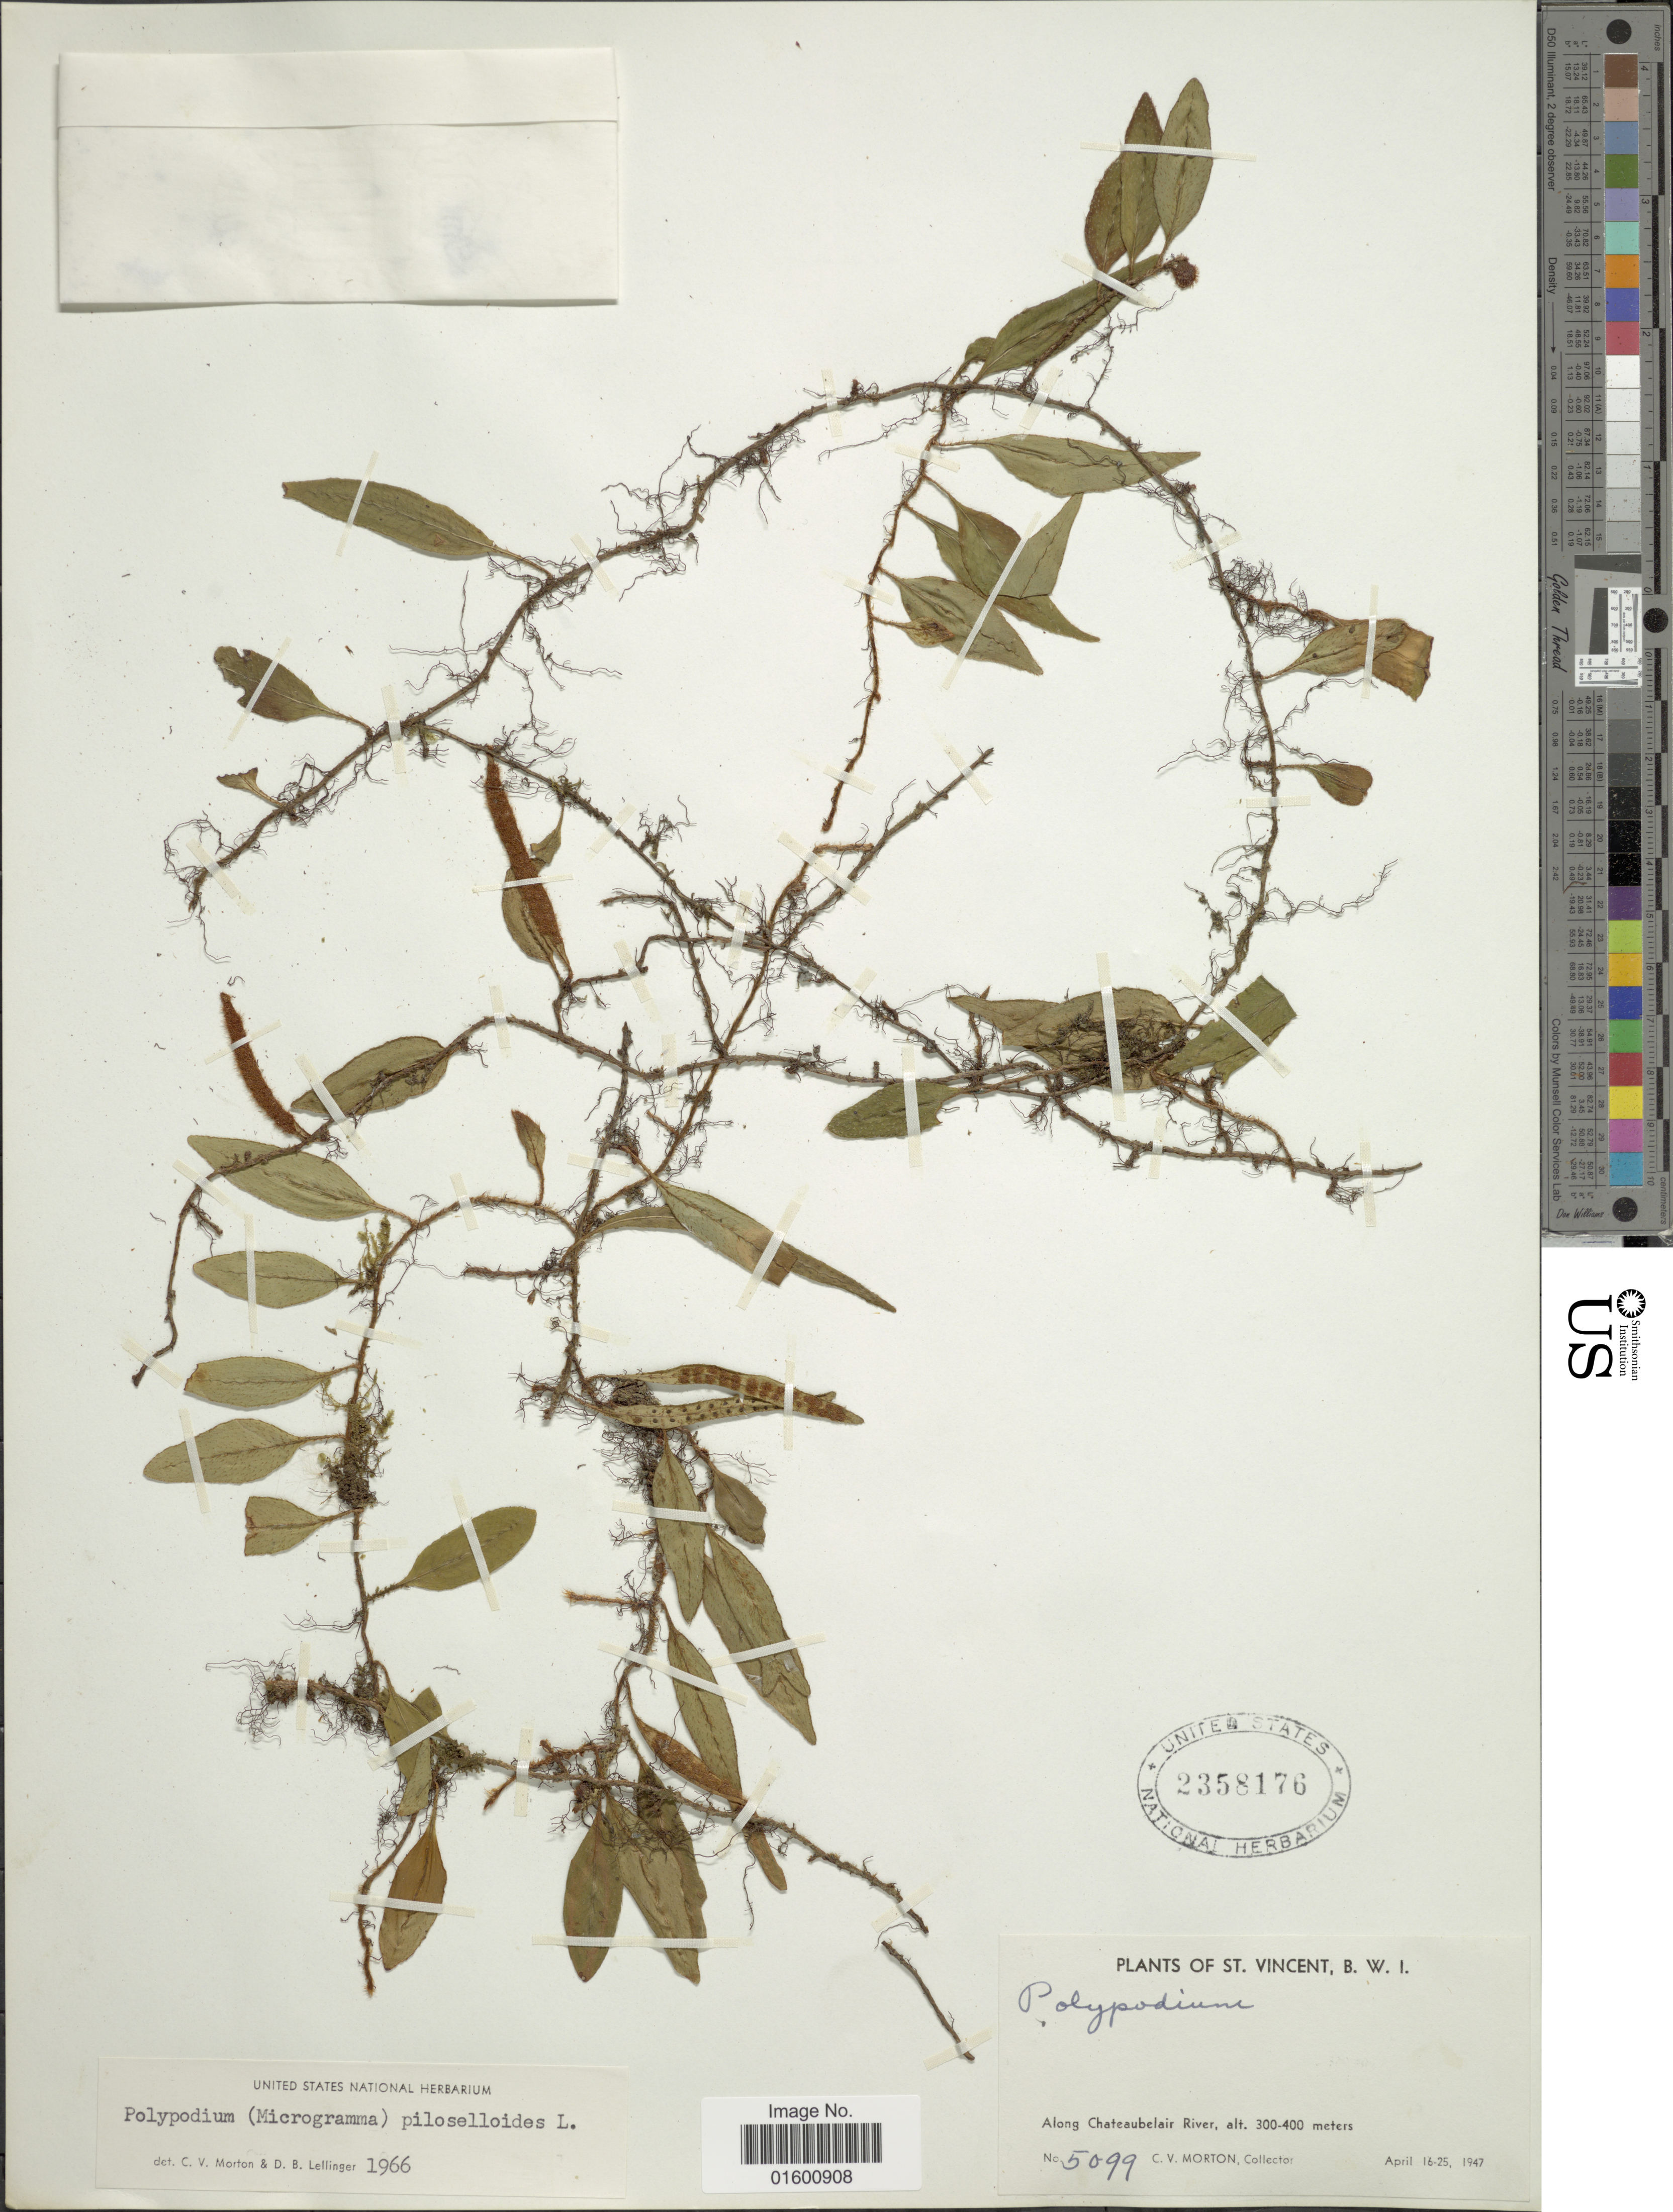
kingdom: Plantae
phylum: Tracheophyta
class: Polypodiopsida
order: Polypodiales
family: Polypodiaceae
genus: Microgramma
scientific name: Microgramma piloselloides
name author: (L.) Copel.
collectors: C. V. Morton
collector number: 5099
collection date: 1947-04-16/1947-04-25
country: St. Vincent - Grenadines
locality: Along Chateaublair River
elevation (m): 300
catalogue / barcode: US 2358176